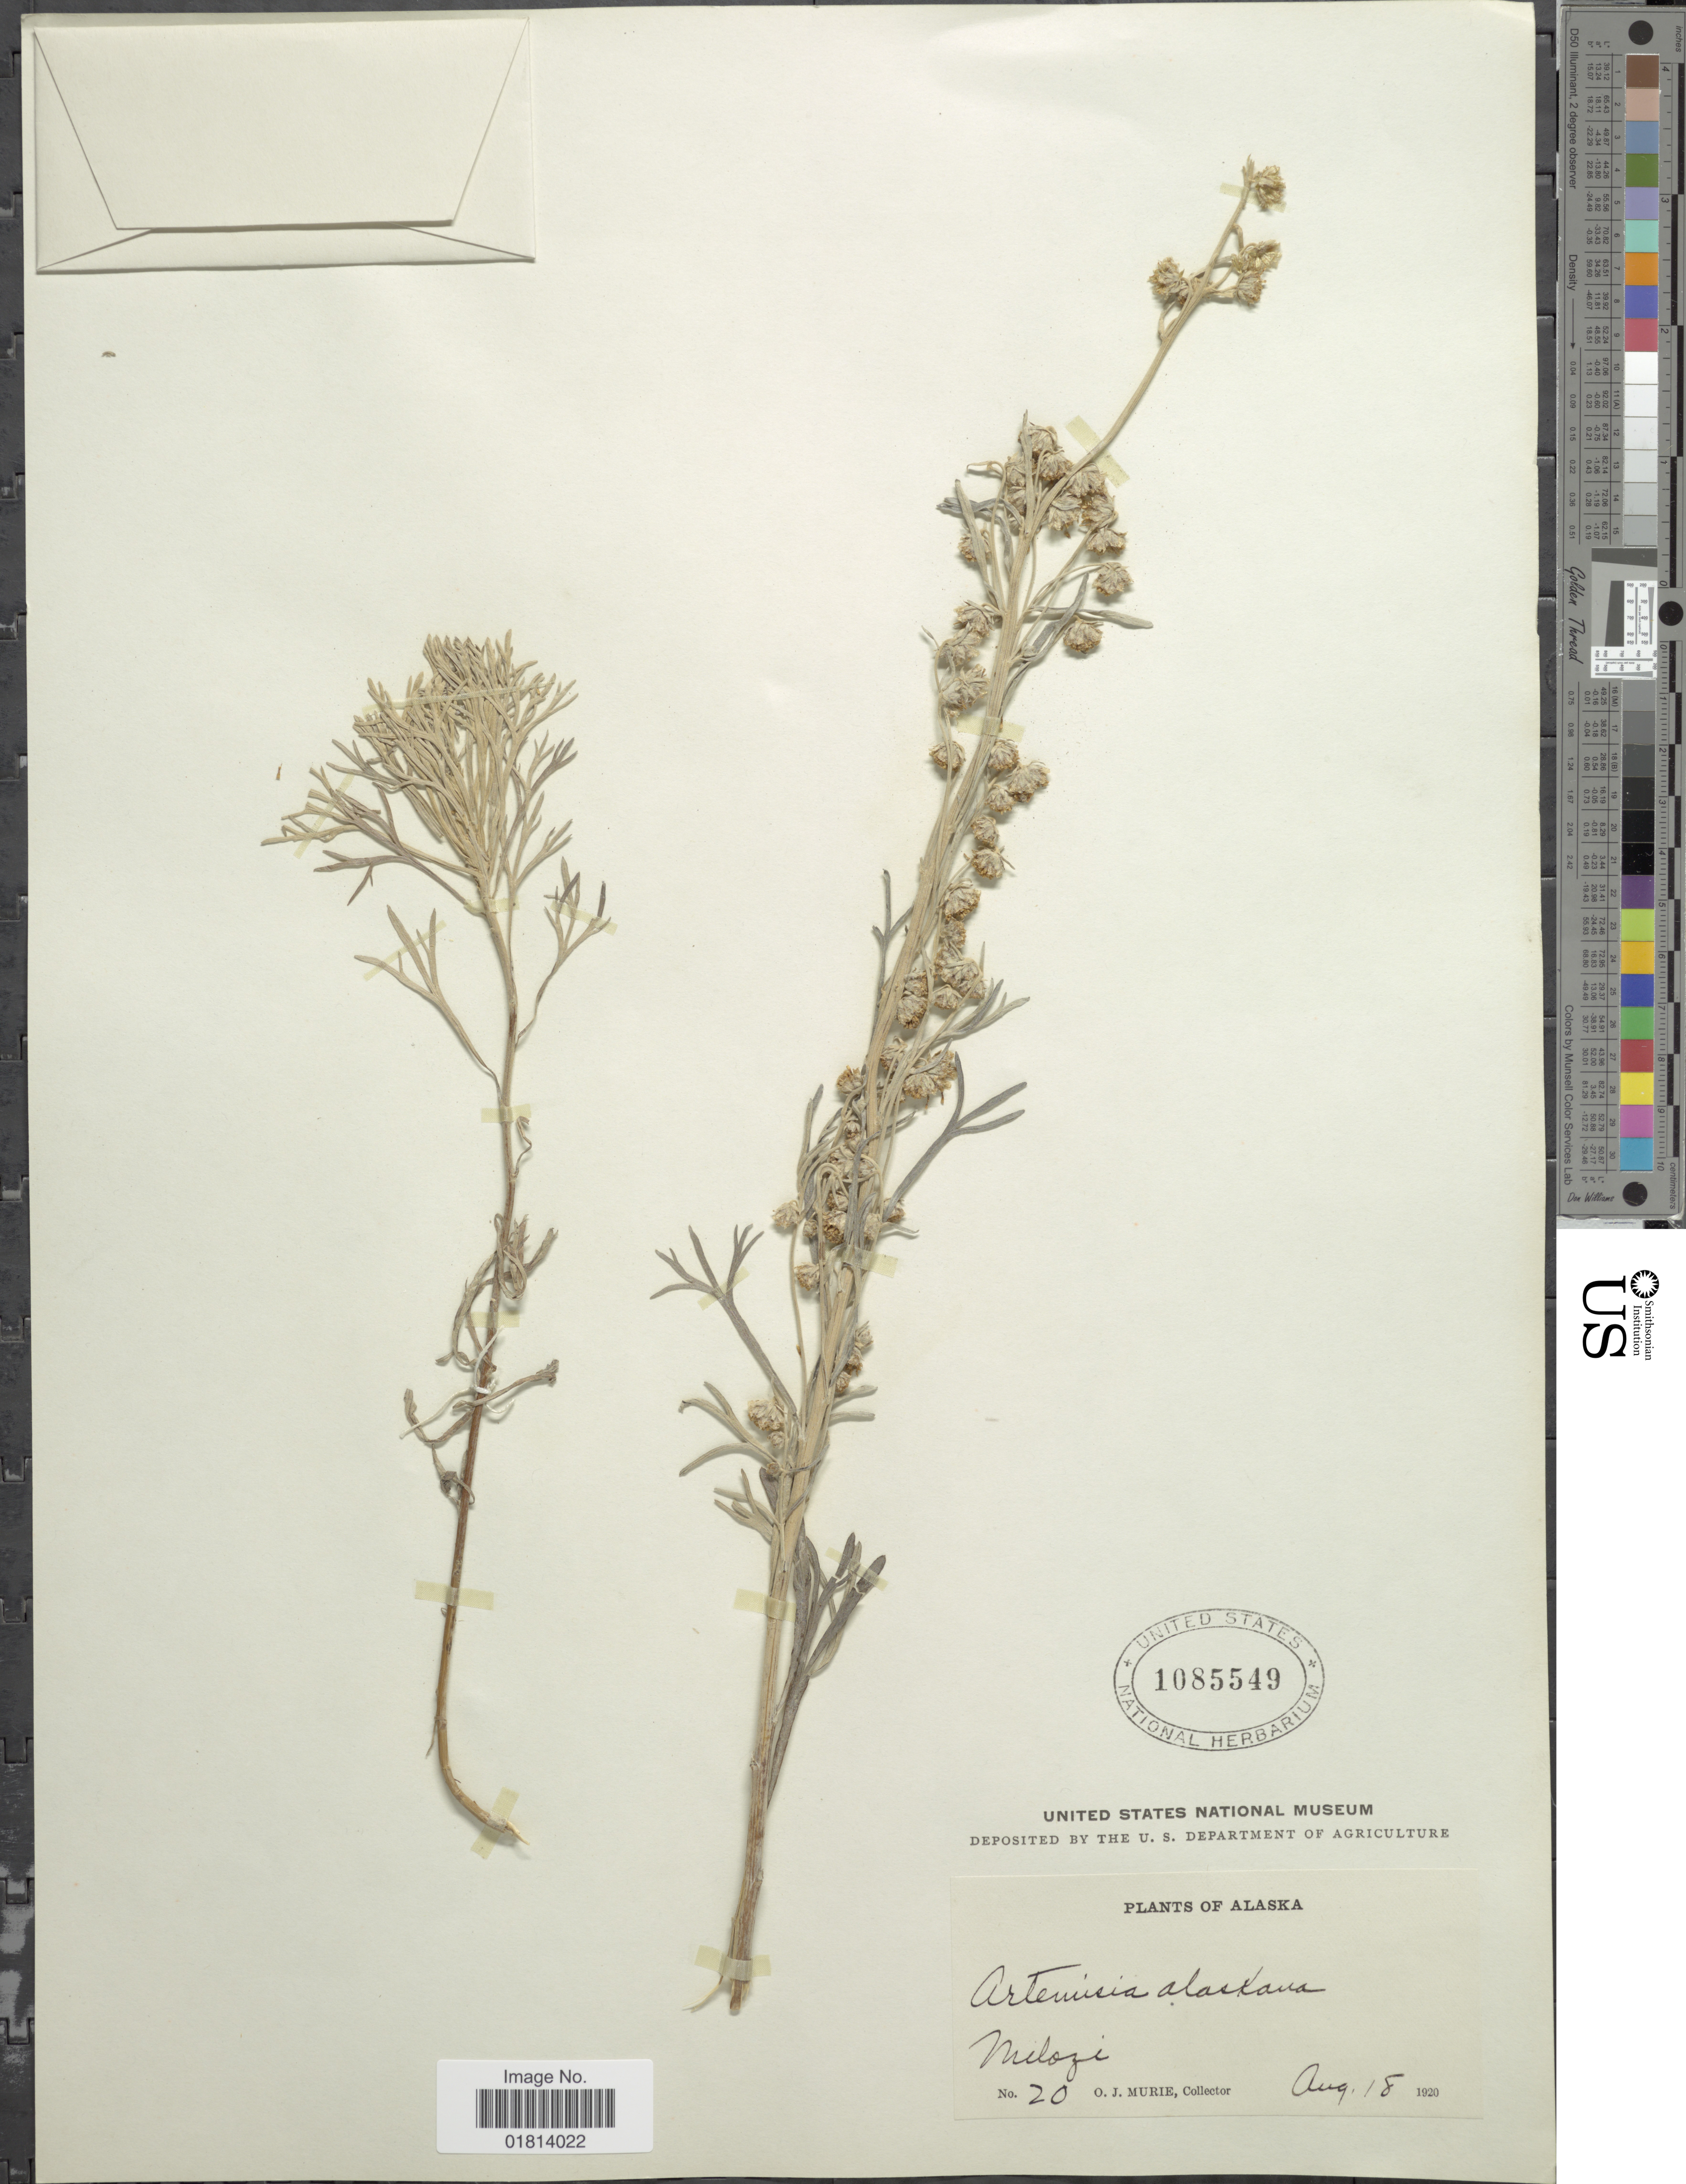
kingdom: Plantae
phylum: Tracheophyta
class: Magnoliopsida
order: Asterales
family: Asteraceae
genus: Artemisia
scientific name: Artemisia alaskana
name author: Rydb.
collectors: O. Murie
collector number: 20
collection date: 1920-08-18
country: United States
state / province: Alaska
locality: Melozi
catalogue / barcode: US 1085549